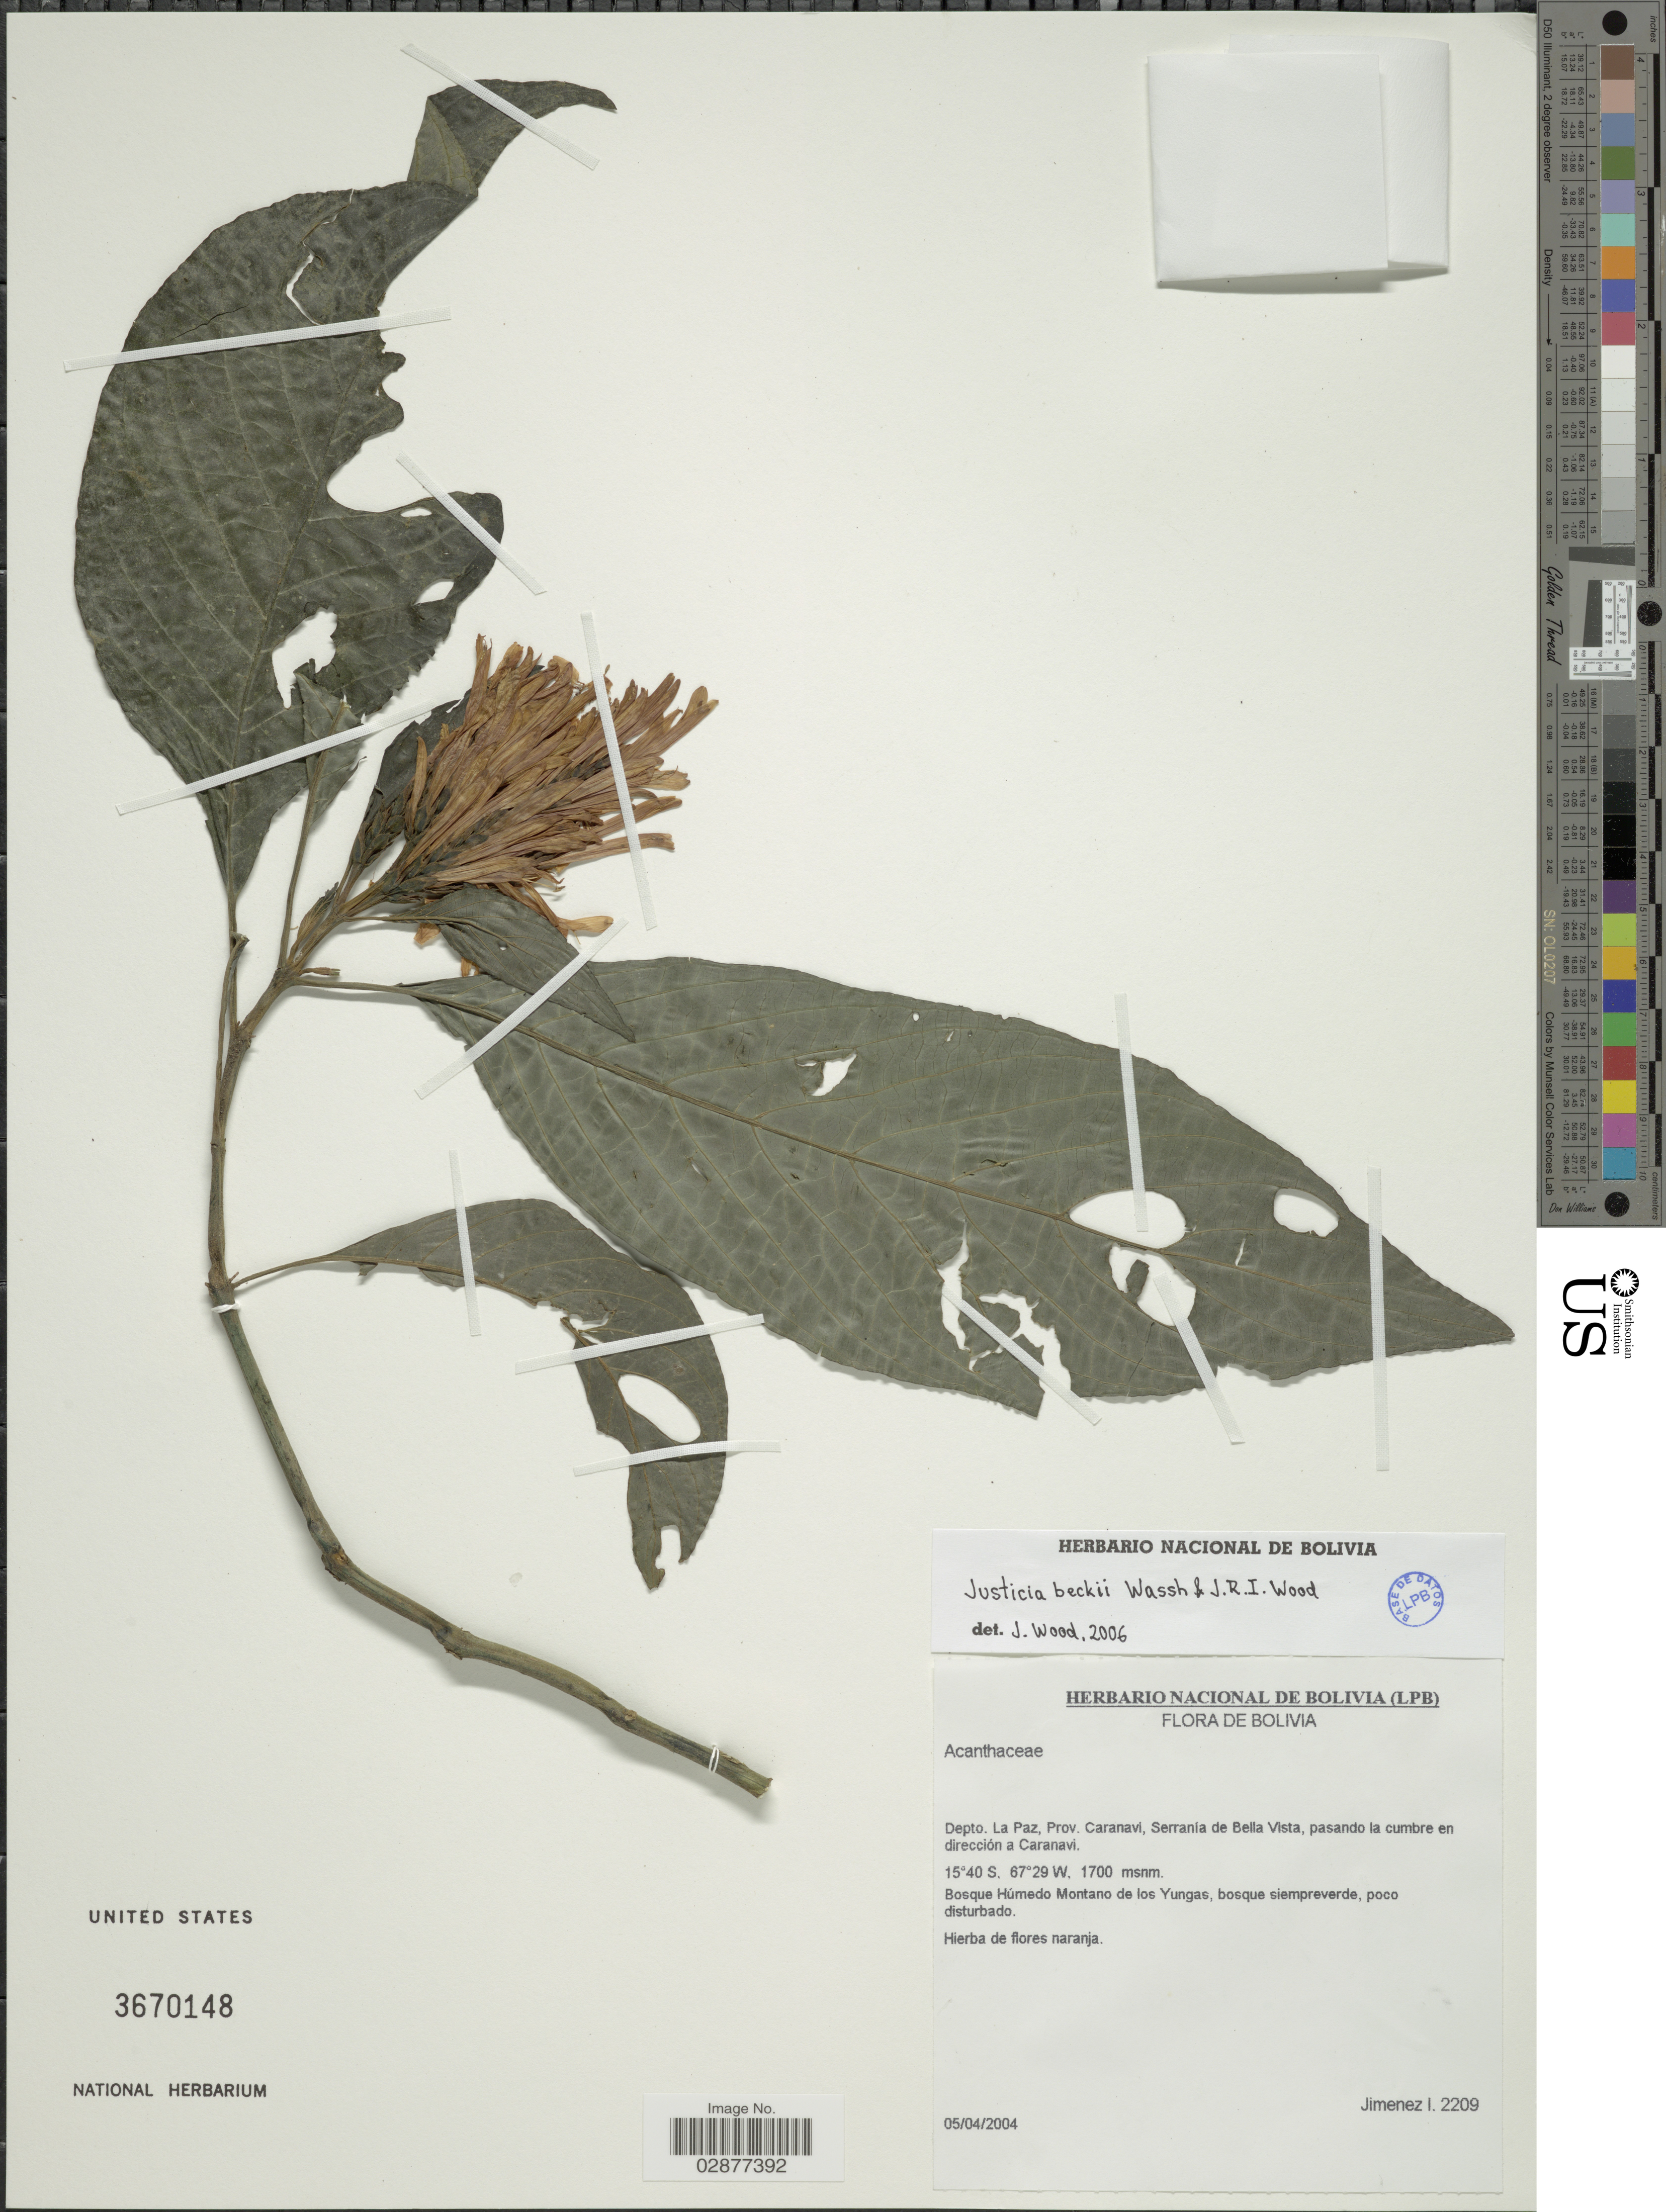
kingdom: Plantae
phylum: Tracheophyta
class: Magnoliopsida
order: Lamiales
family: Acanthaceae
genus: Justicia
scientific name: Justicia beckii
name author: Wassh. & J.R.I. Wood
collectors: I. Jimenez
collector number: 2209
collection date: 2004-04-05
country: Bolivia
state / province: La Paz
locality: Depto. La Paz, Prov. Caranavi, Serrania de Bella Vista, pasando la cumbre en dirección a Caranavi.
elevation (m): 1700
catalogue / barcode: US 3670148